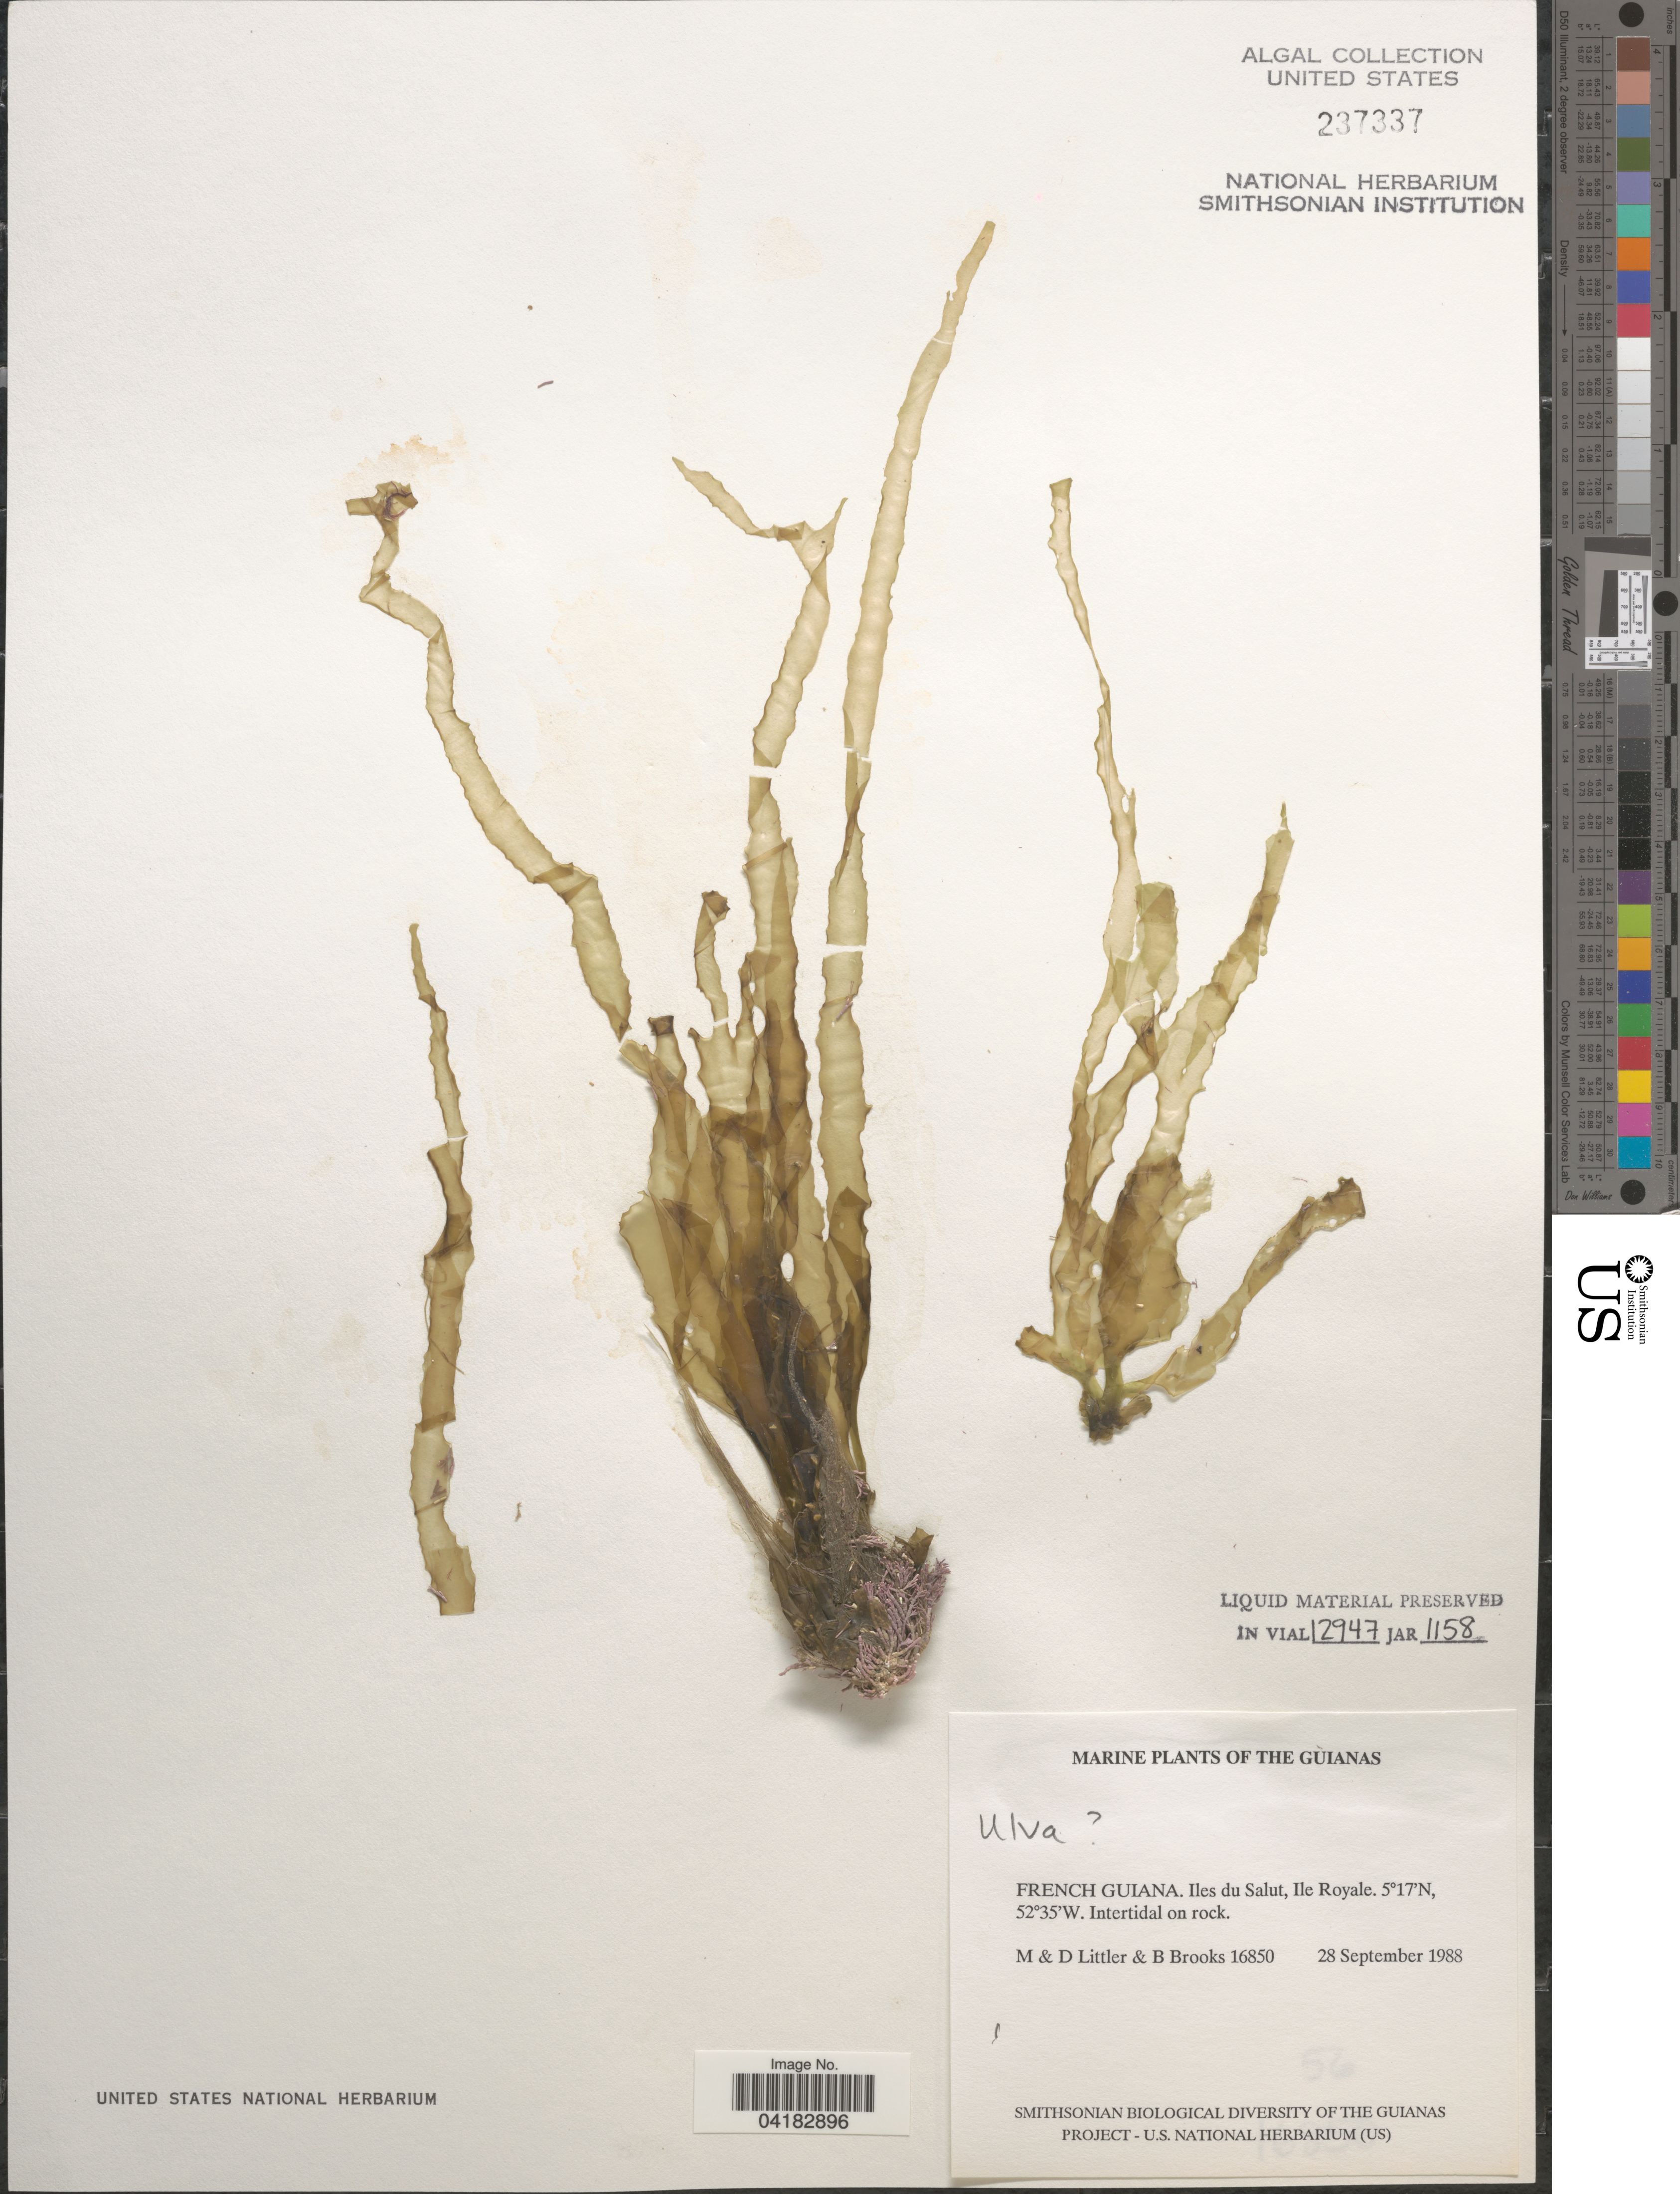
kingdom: Plantae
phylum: Chlorophyta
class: Ulvophyceae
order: Ulvales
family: Ulvaceae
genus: Ulva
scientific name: Ulva sp.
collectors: M. Littler, D. S. Littler & B. Brooks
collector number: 16850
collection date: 1988-09-28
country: French Guiana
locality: Guianas. Iles du Salut, Ile Royale.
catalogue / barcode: US 237337